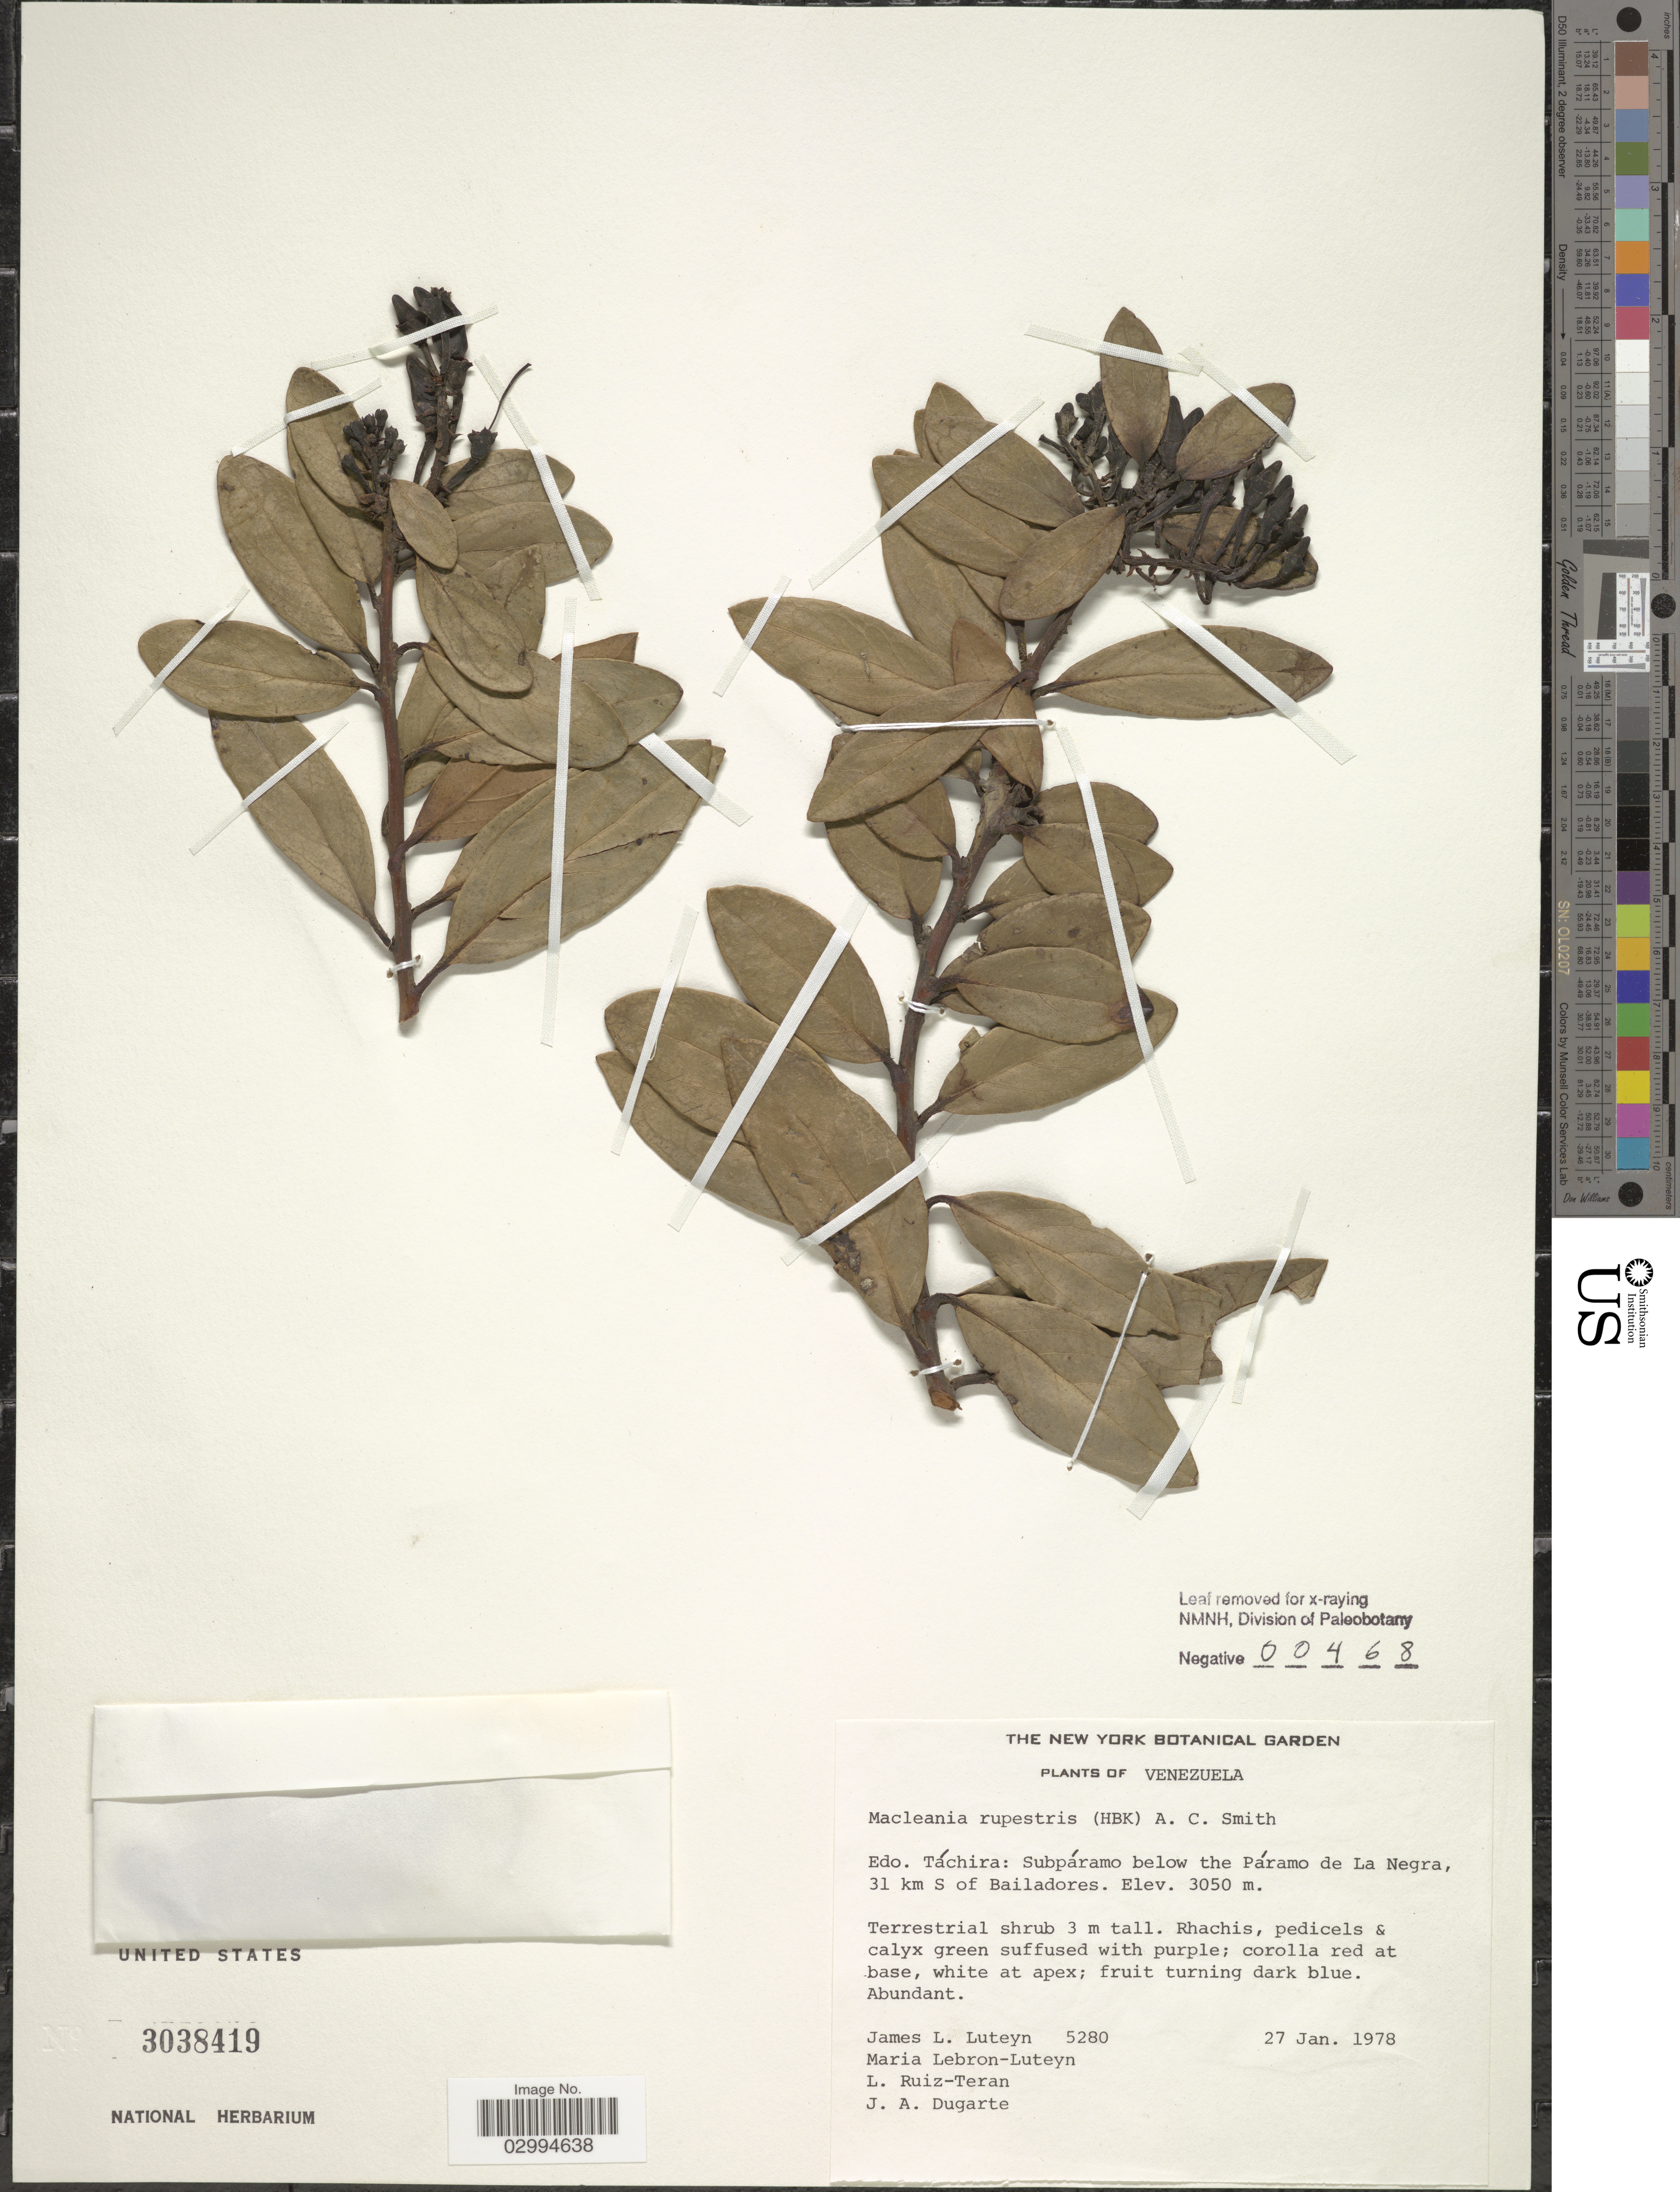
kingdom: Plantae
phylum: Tracheophyta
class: Magnoliopsida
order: Ericales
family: Ericaceae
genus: Macleania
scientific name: Macleania rupestris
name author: (Kunth) A.C. Sm.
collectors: J. L. Luteyn, M. L. Lebrón-Luteyn, L. E. Ruíz-Terán & J. Dugarte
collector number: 5280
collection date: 1978-01-27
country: Venezuela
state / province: Tachira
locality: Below the Páramo de la Negra, 31 km S of Bailadores.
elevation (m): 3050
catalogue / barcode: US 3038419